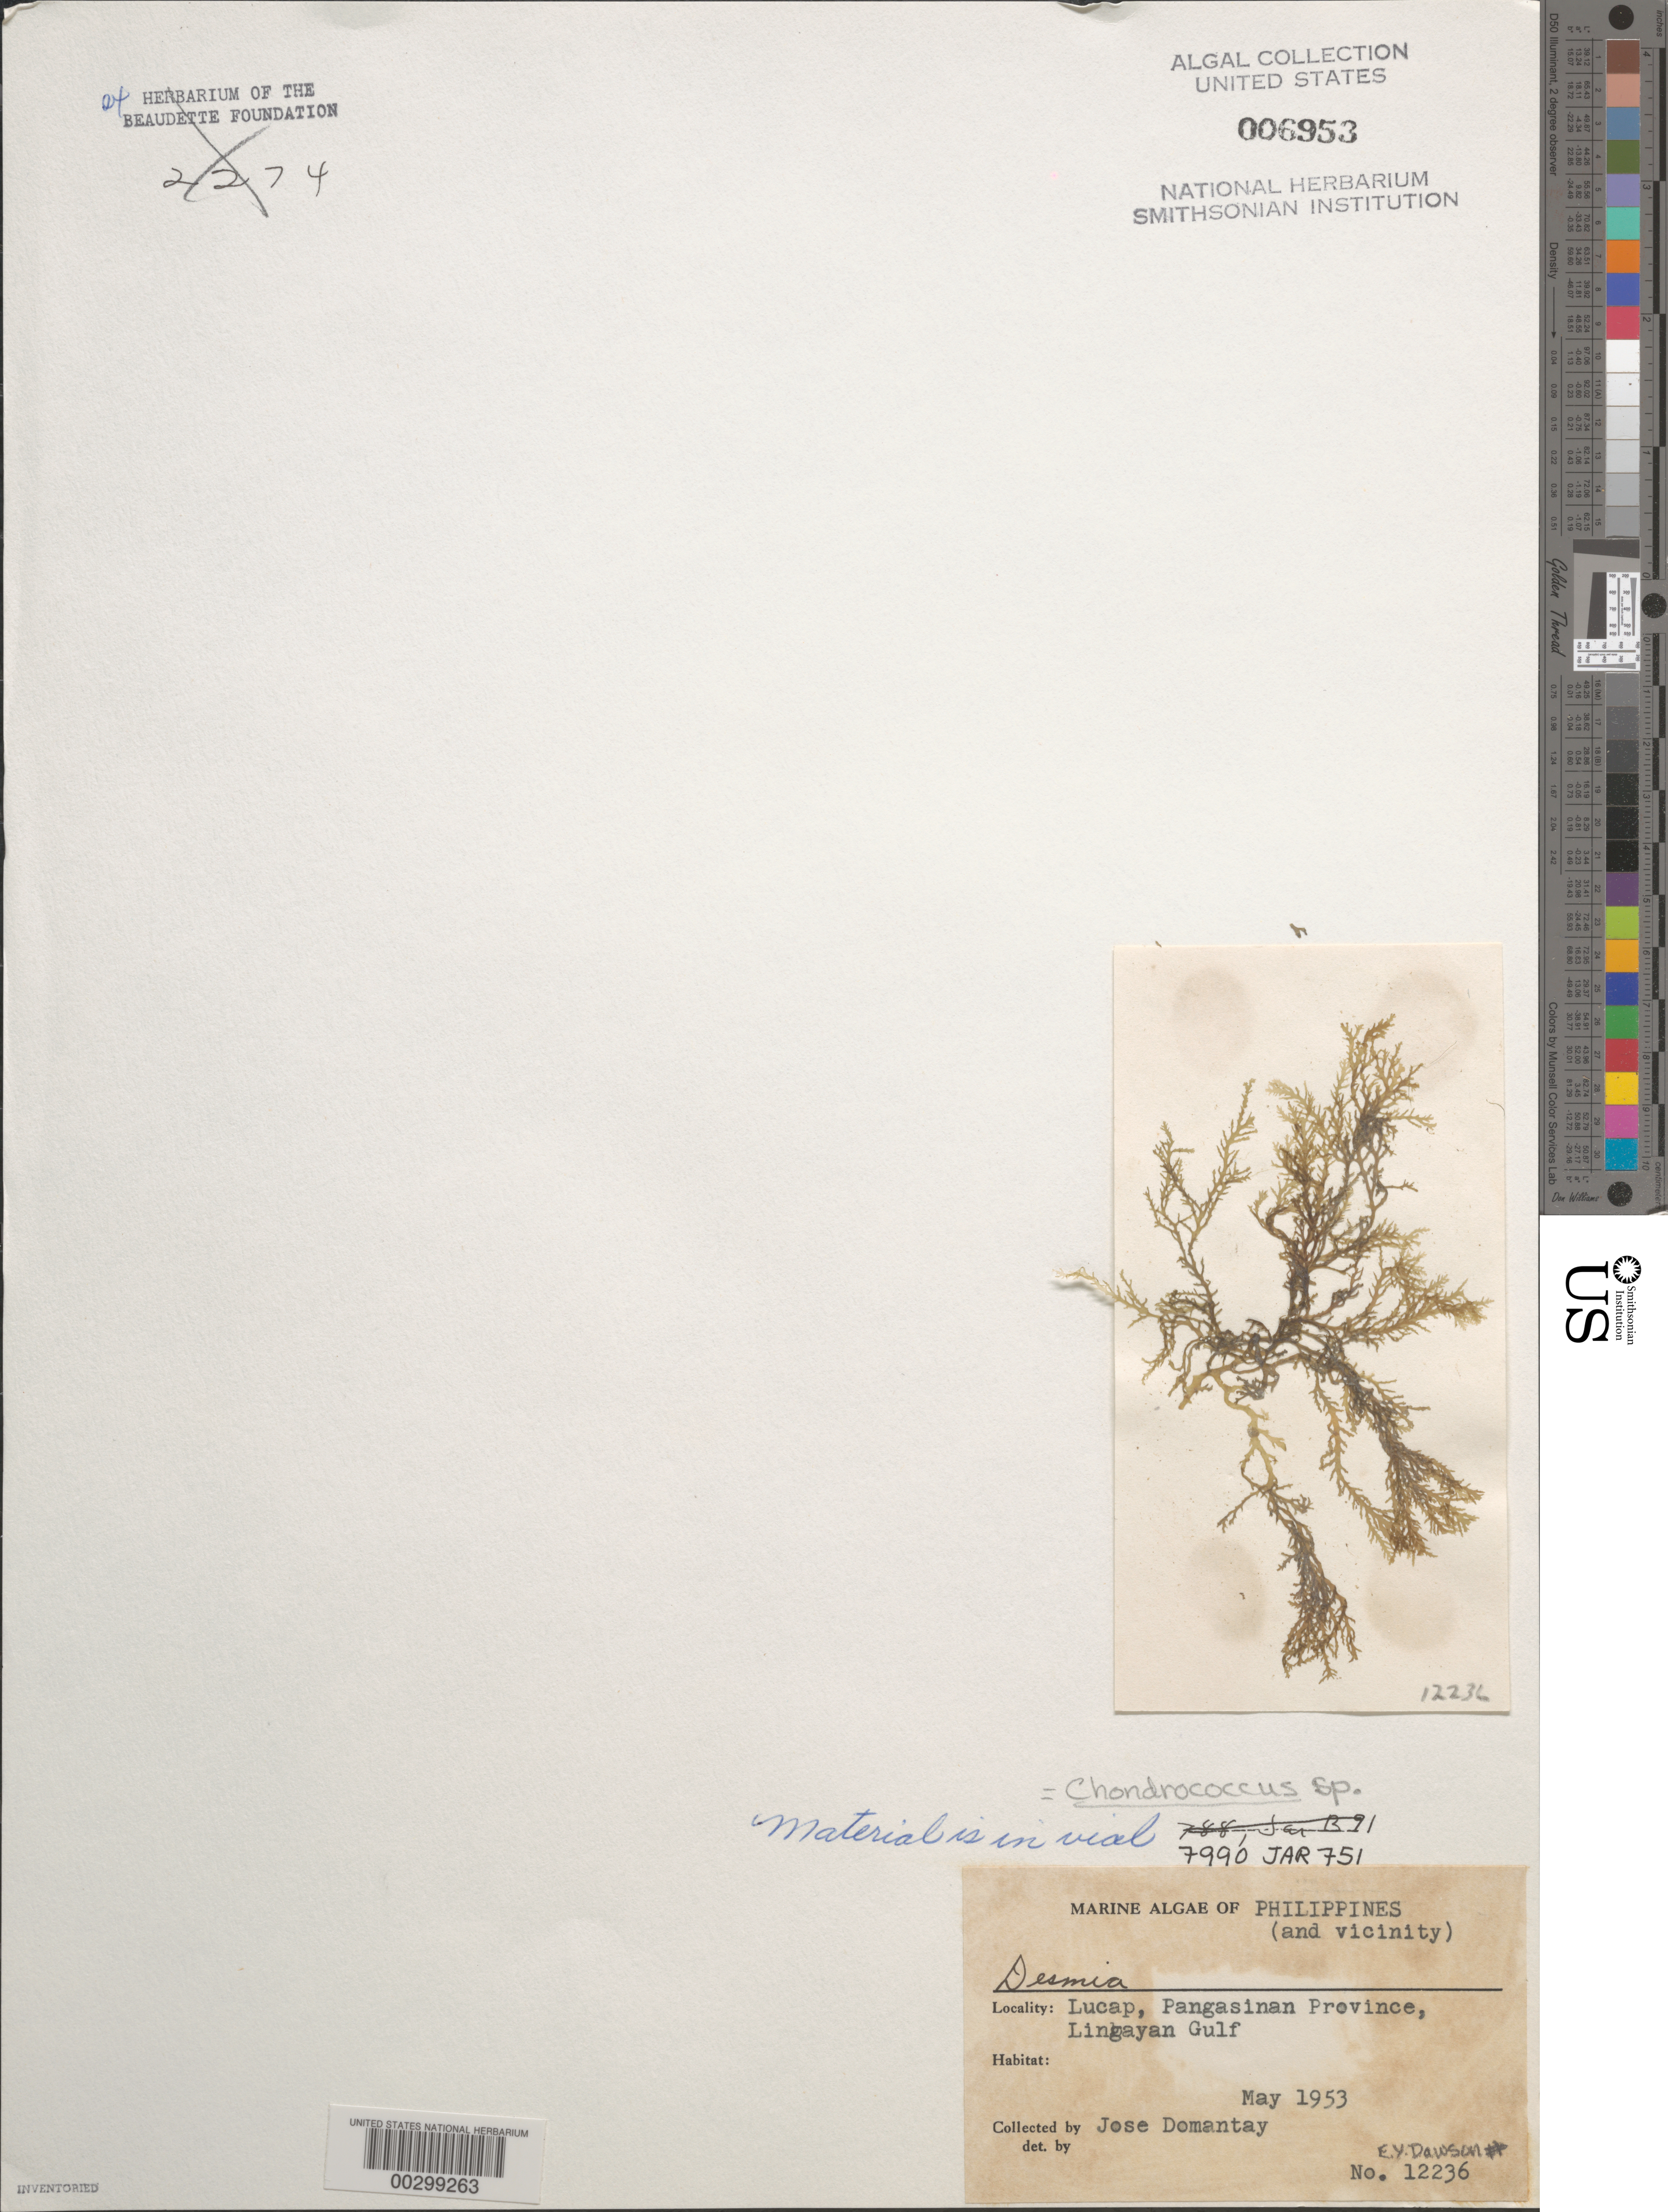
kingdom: Plantae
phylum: Rhodophyta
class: Florideophyceae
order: Gigartinales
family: Rhizophyllidaceae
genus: Chondrococcus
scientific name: Chondrococcus sp.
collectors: J. Domantay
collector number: EYD 12236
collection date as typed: May 1953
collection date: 1953-05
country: Philippines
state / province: Ilocos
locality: Lucap, lingayan gulf, pangasinan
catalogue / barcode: US 6953